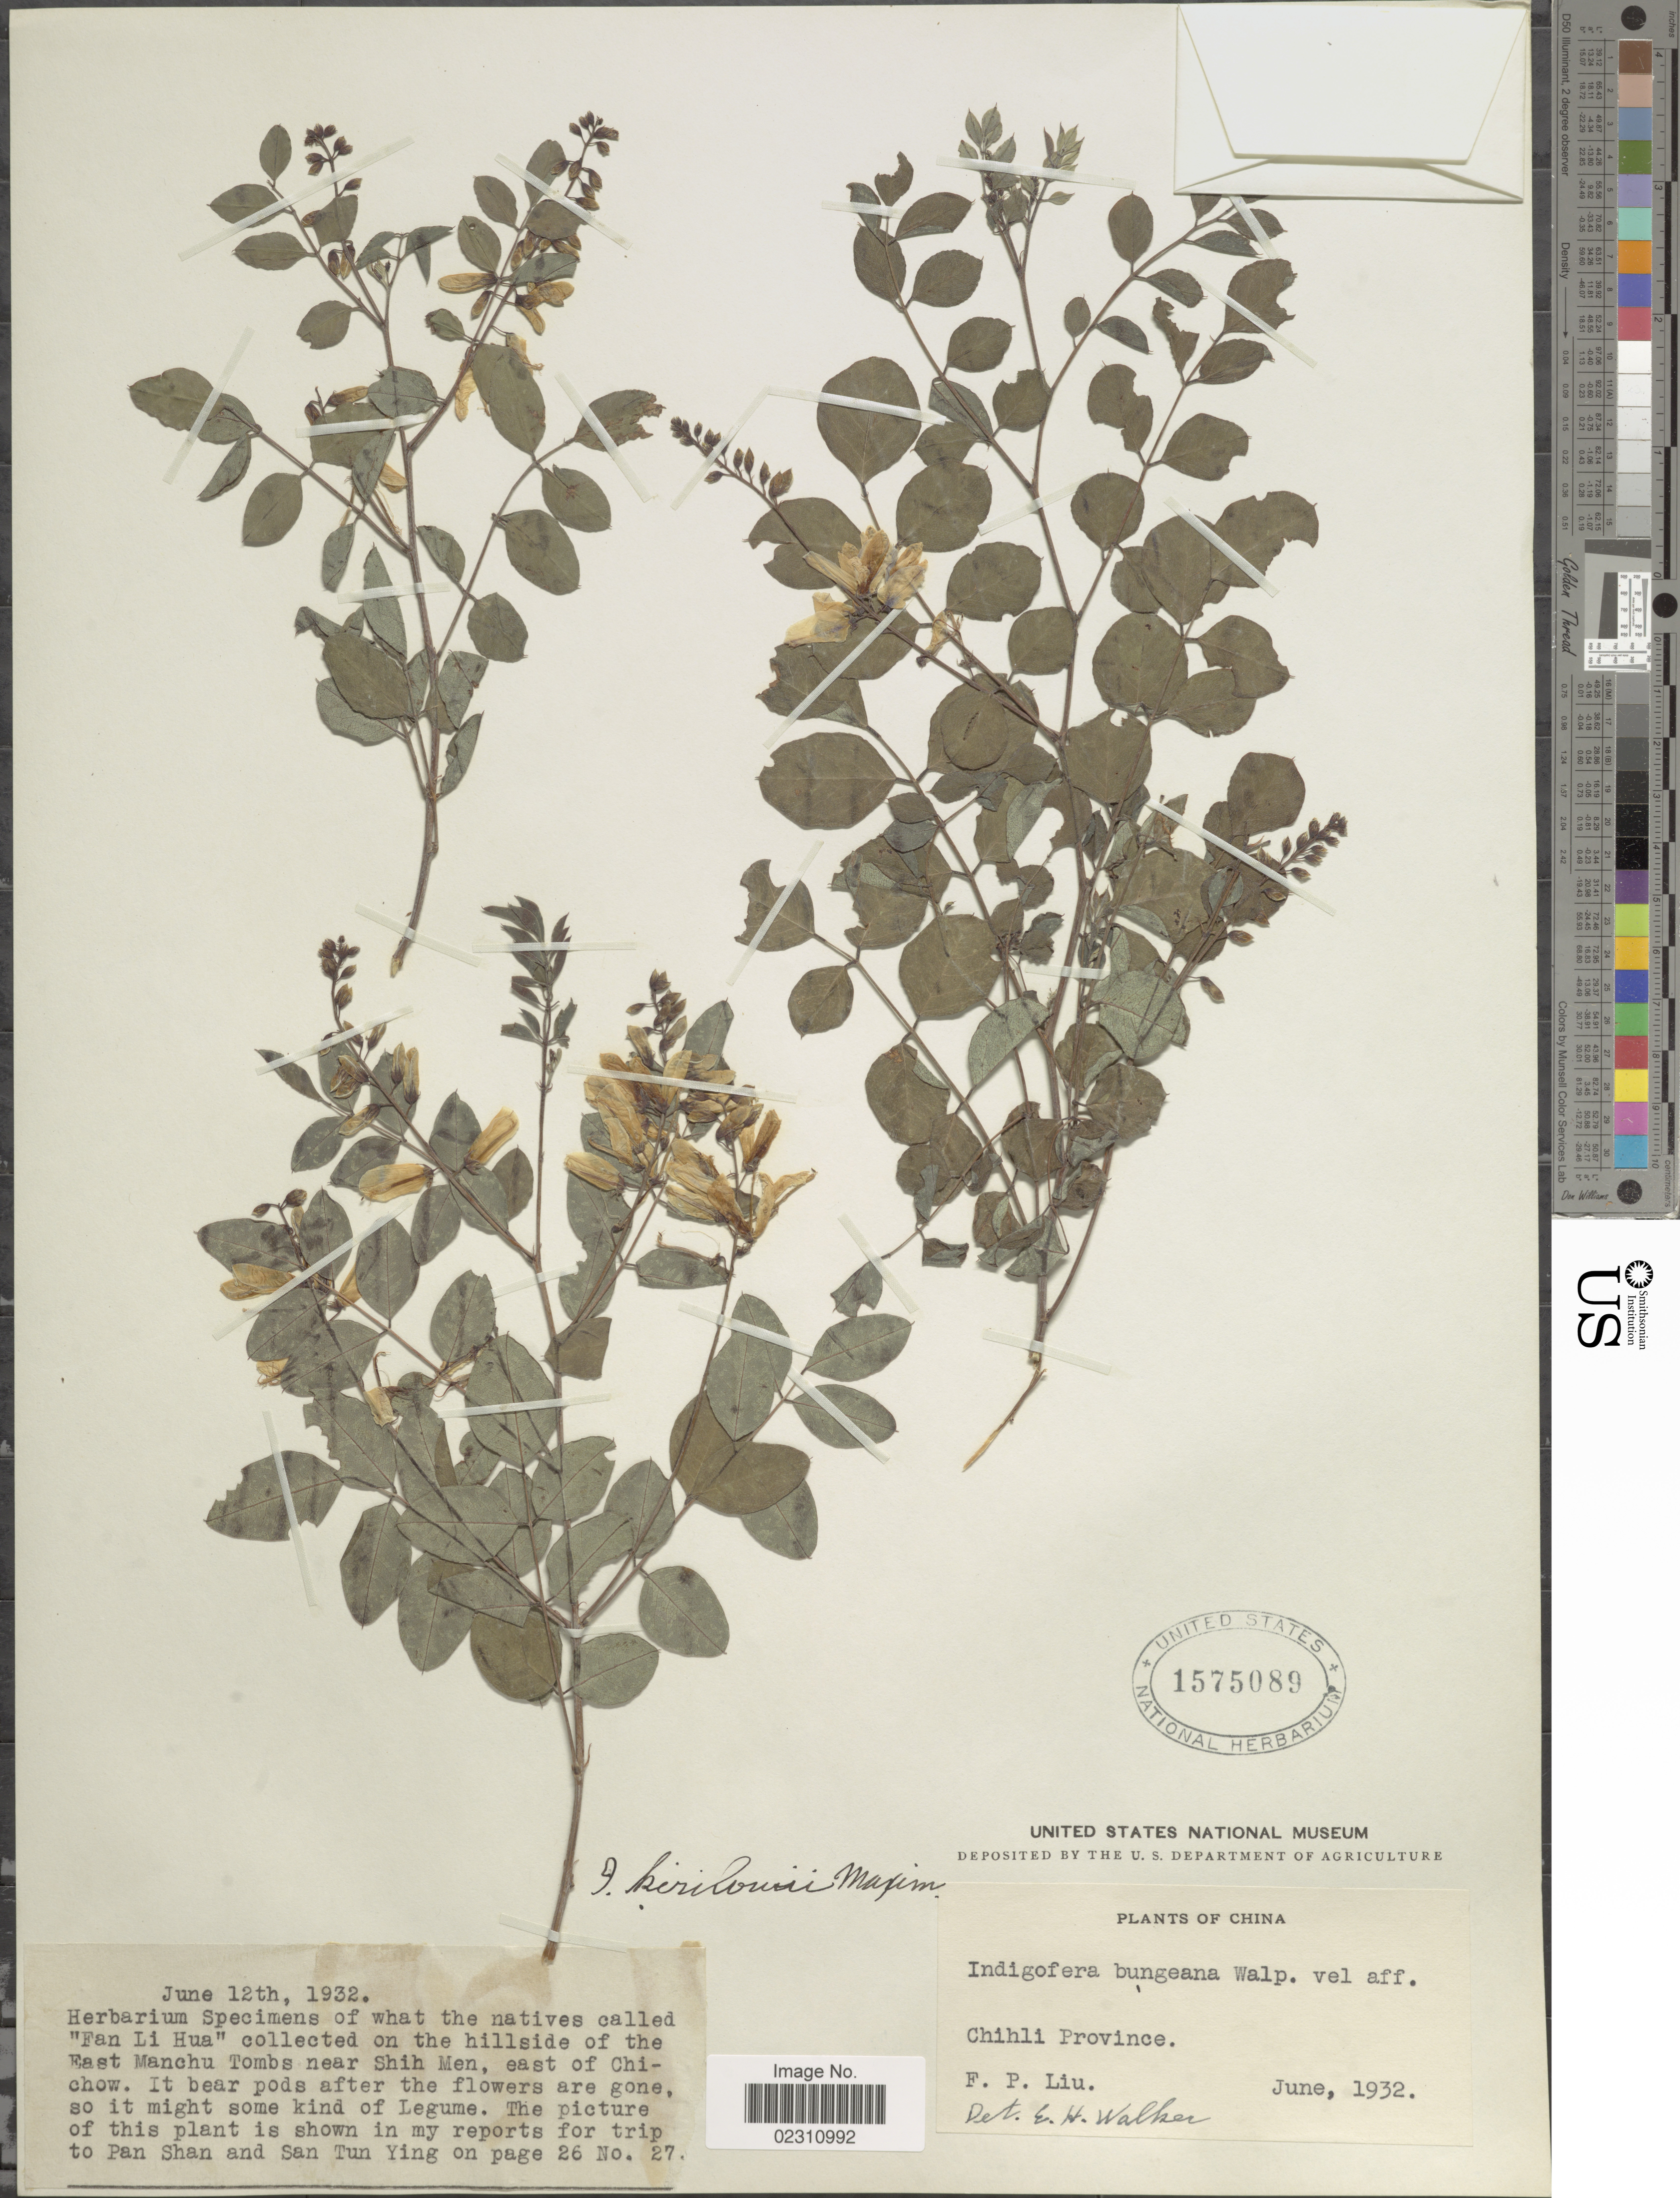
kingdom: Plantae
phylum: Tracheophyta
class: Magnoliopsida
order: Fabales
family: Fabaceae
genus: Indigofera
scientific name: Indigofera kirilowii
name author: Palib.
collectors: F. Liu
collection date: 1932-06-12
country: China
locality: Chichli Province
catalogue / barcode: US 1575089